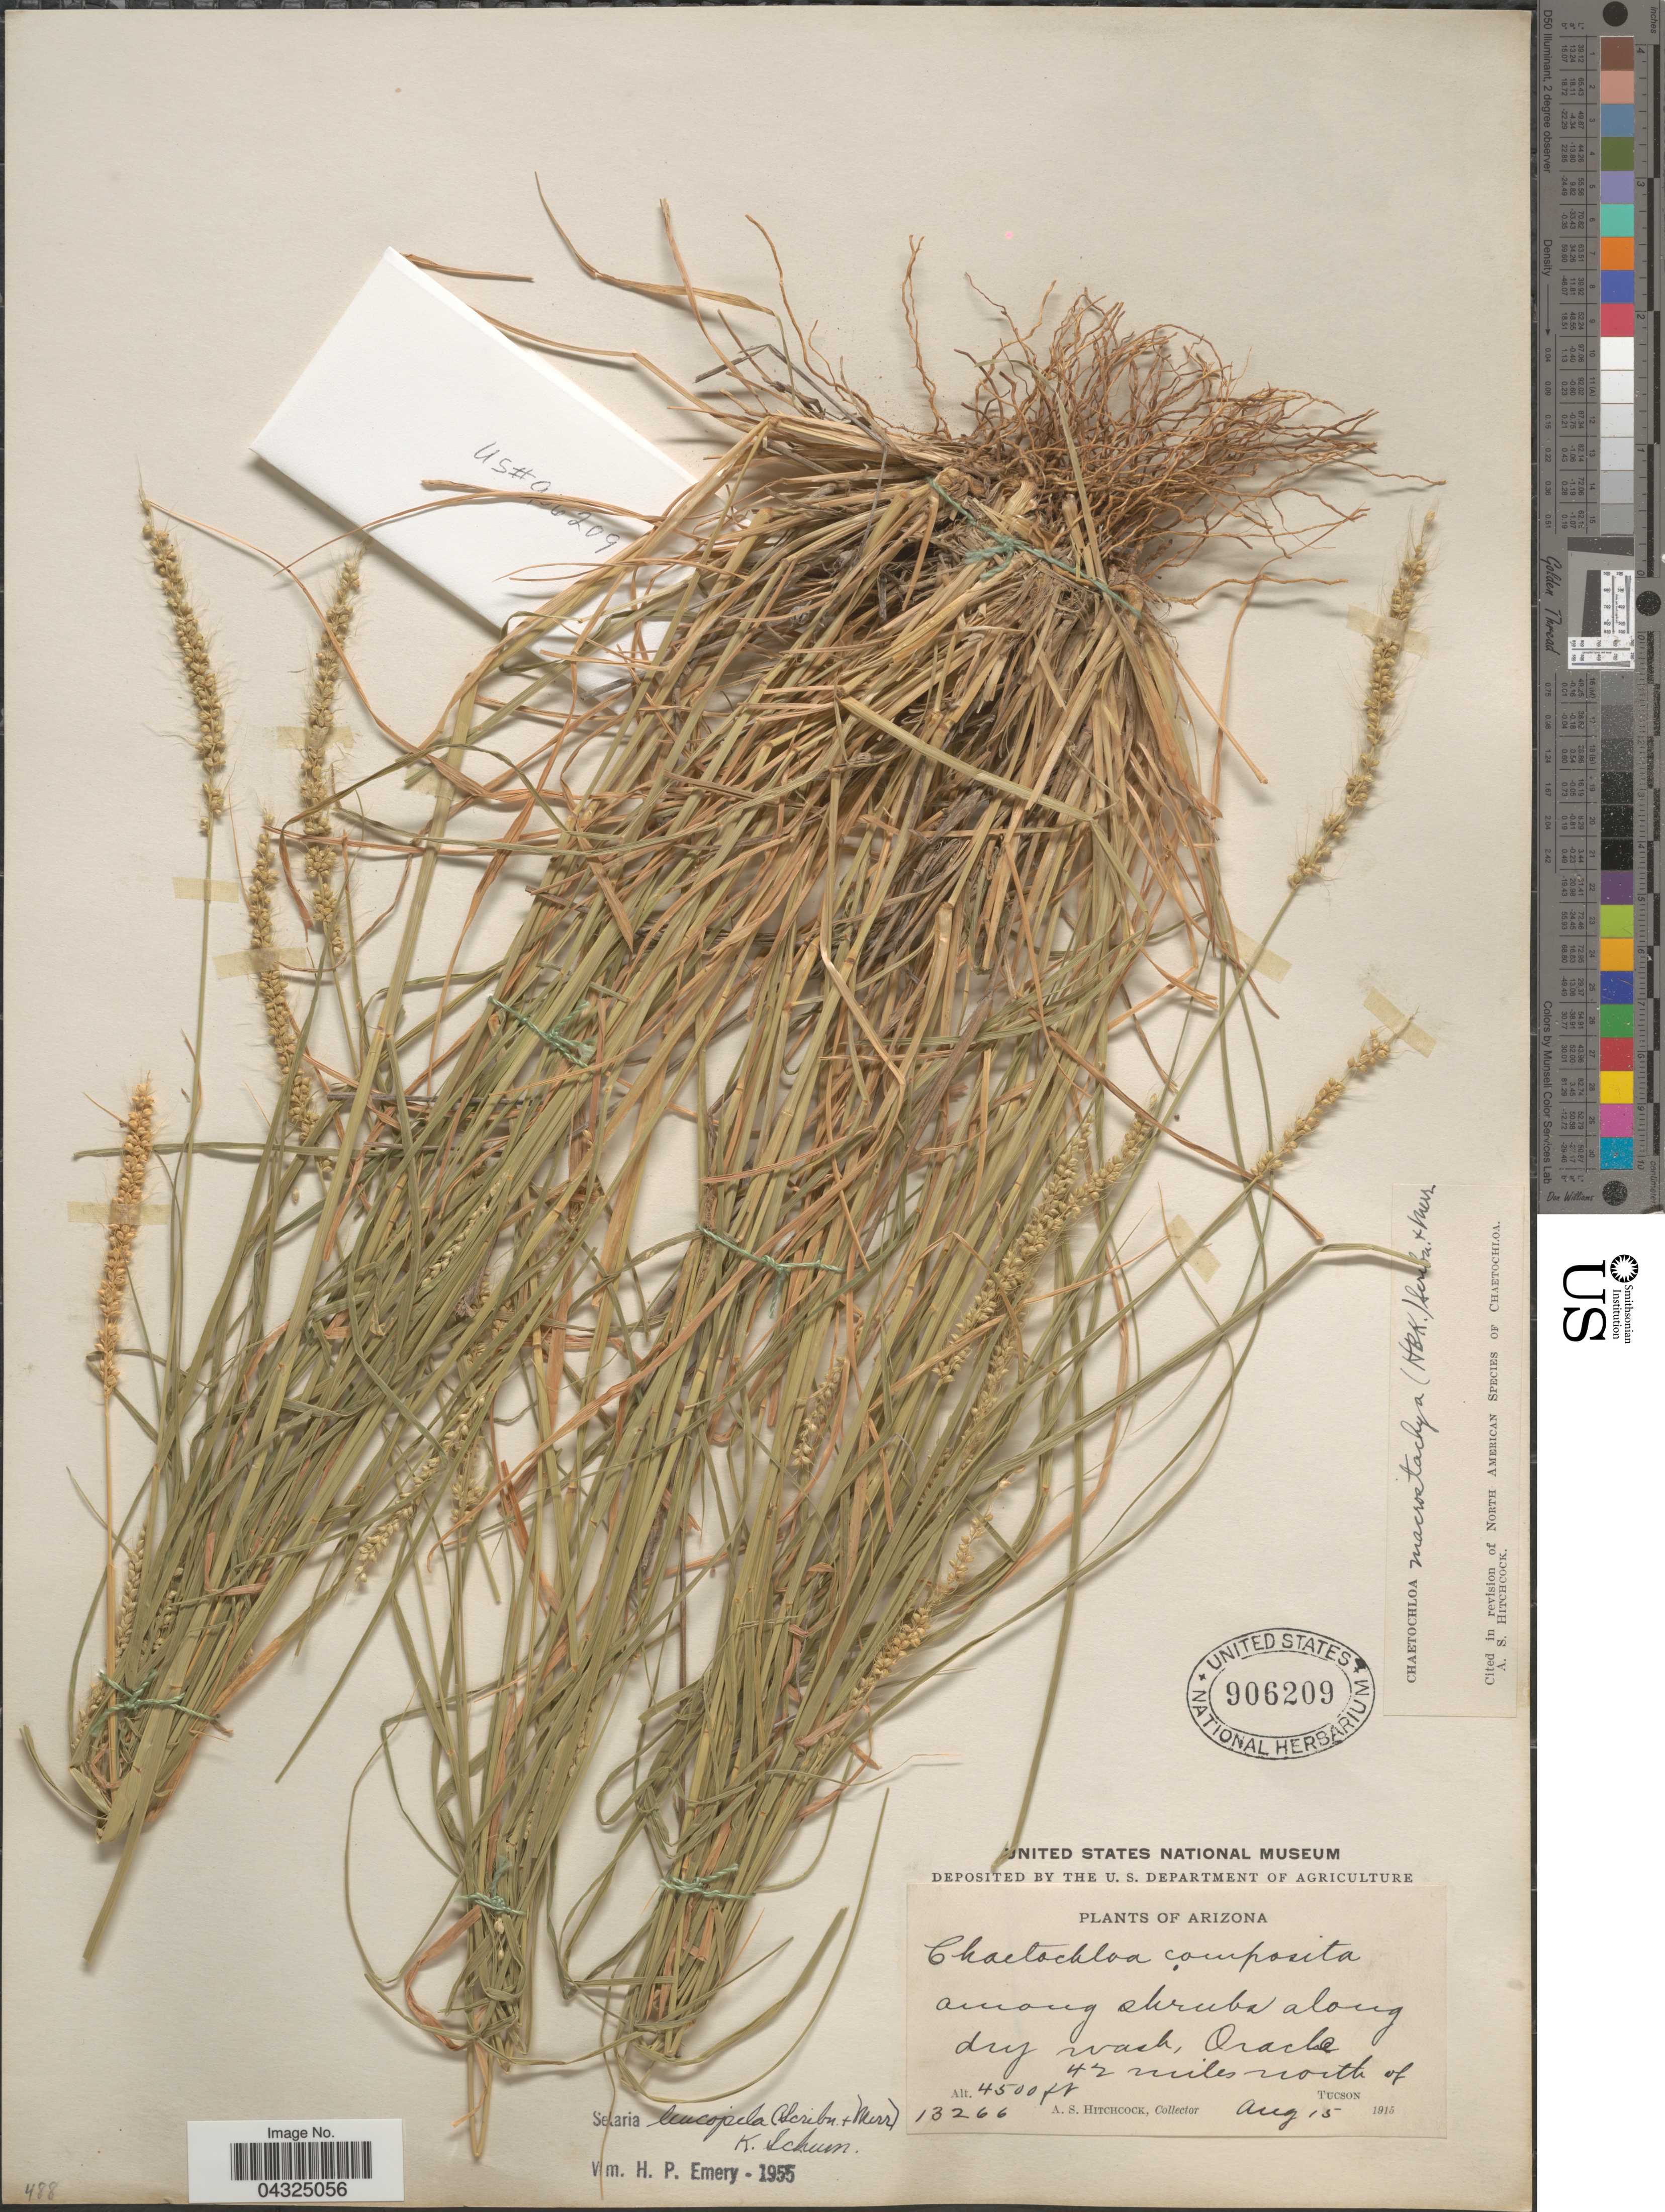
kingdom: Plantae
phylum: Tracheophyta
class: Liliopsida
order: Poales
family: Poaceae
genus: Setaria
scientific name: Setaria leucopila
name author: (Scribn. & Merr.) K. Schum.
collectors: A. S. Hitchcock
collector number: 13266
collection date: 1915-08-15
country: United States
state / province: Arizona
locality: Among shrubs along dry wash, Oracle 42 miles north of Tucson.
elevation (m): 1372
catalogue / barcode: US 906209